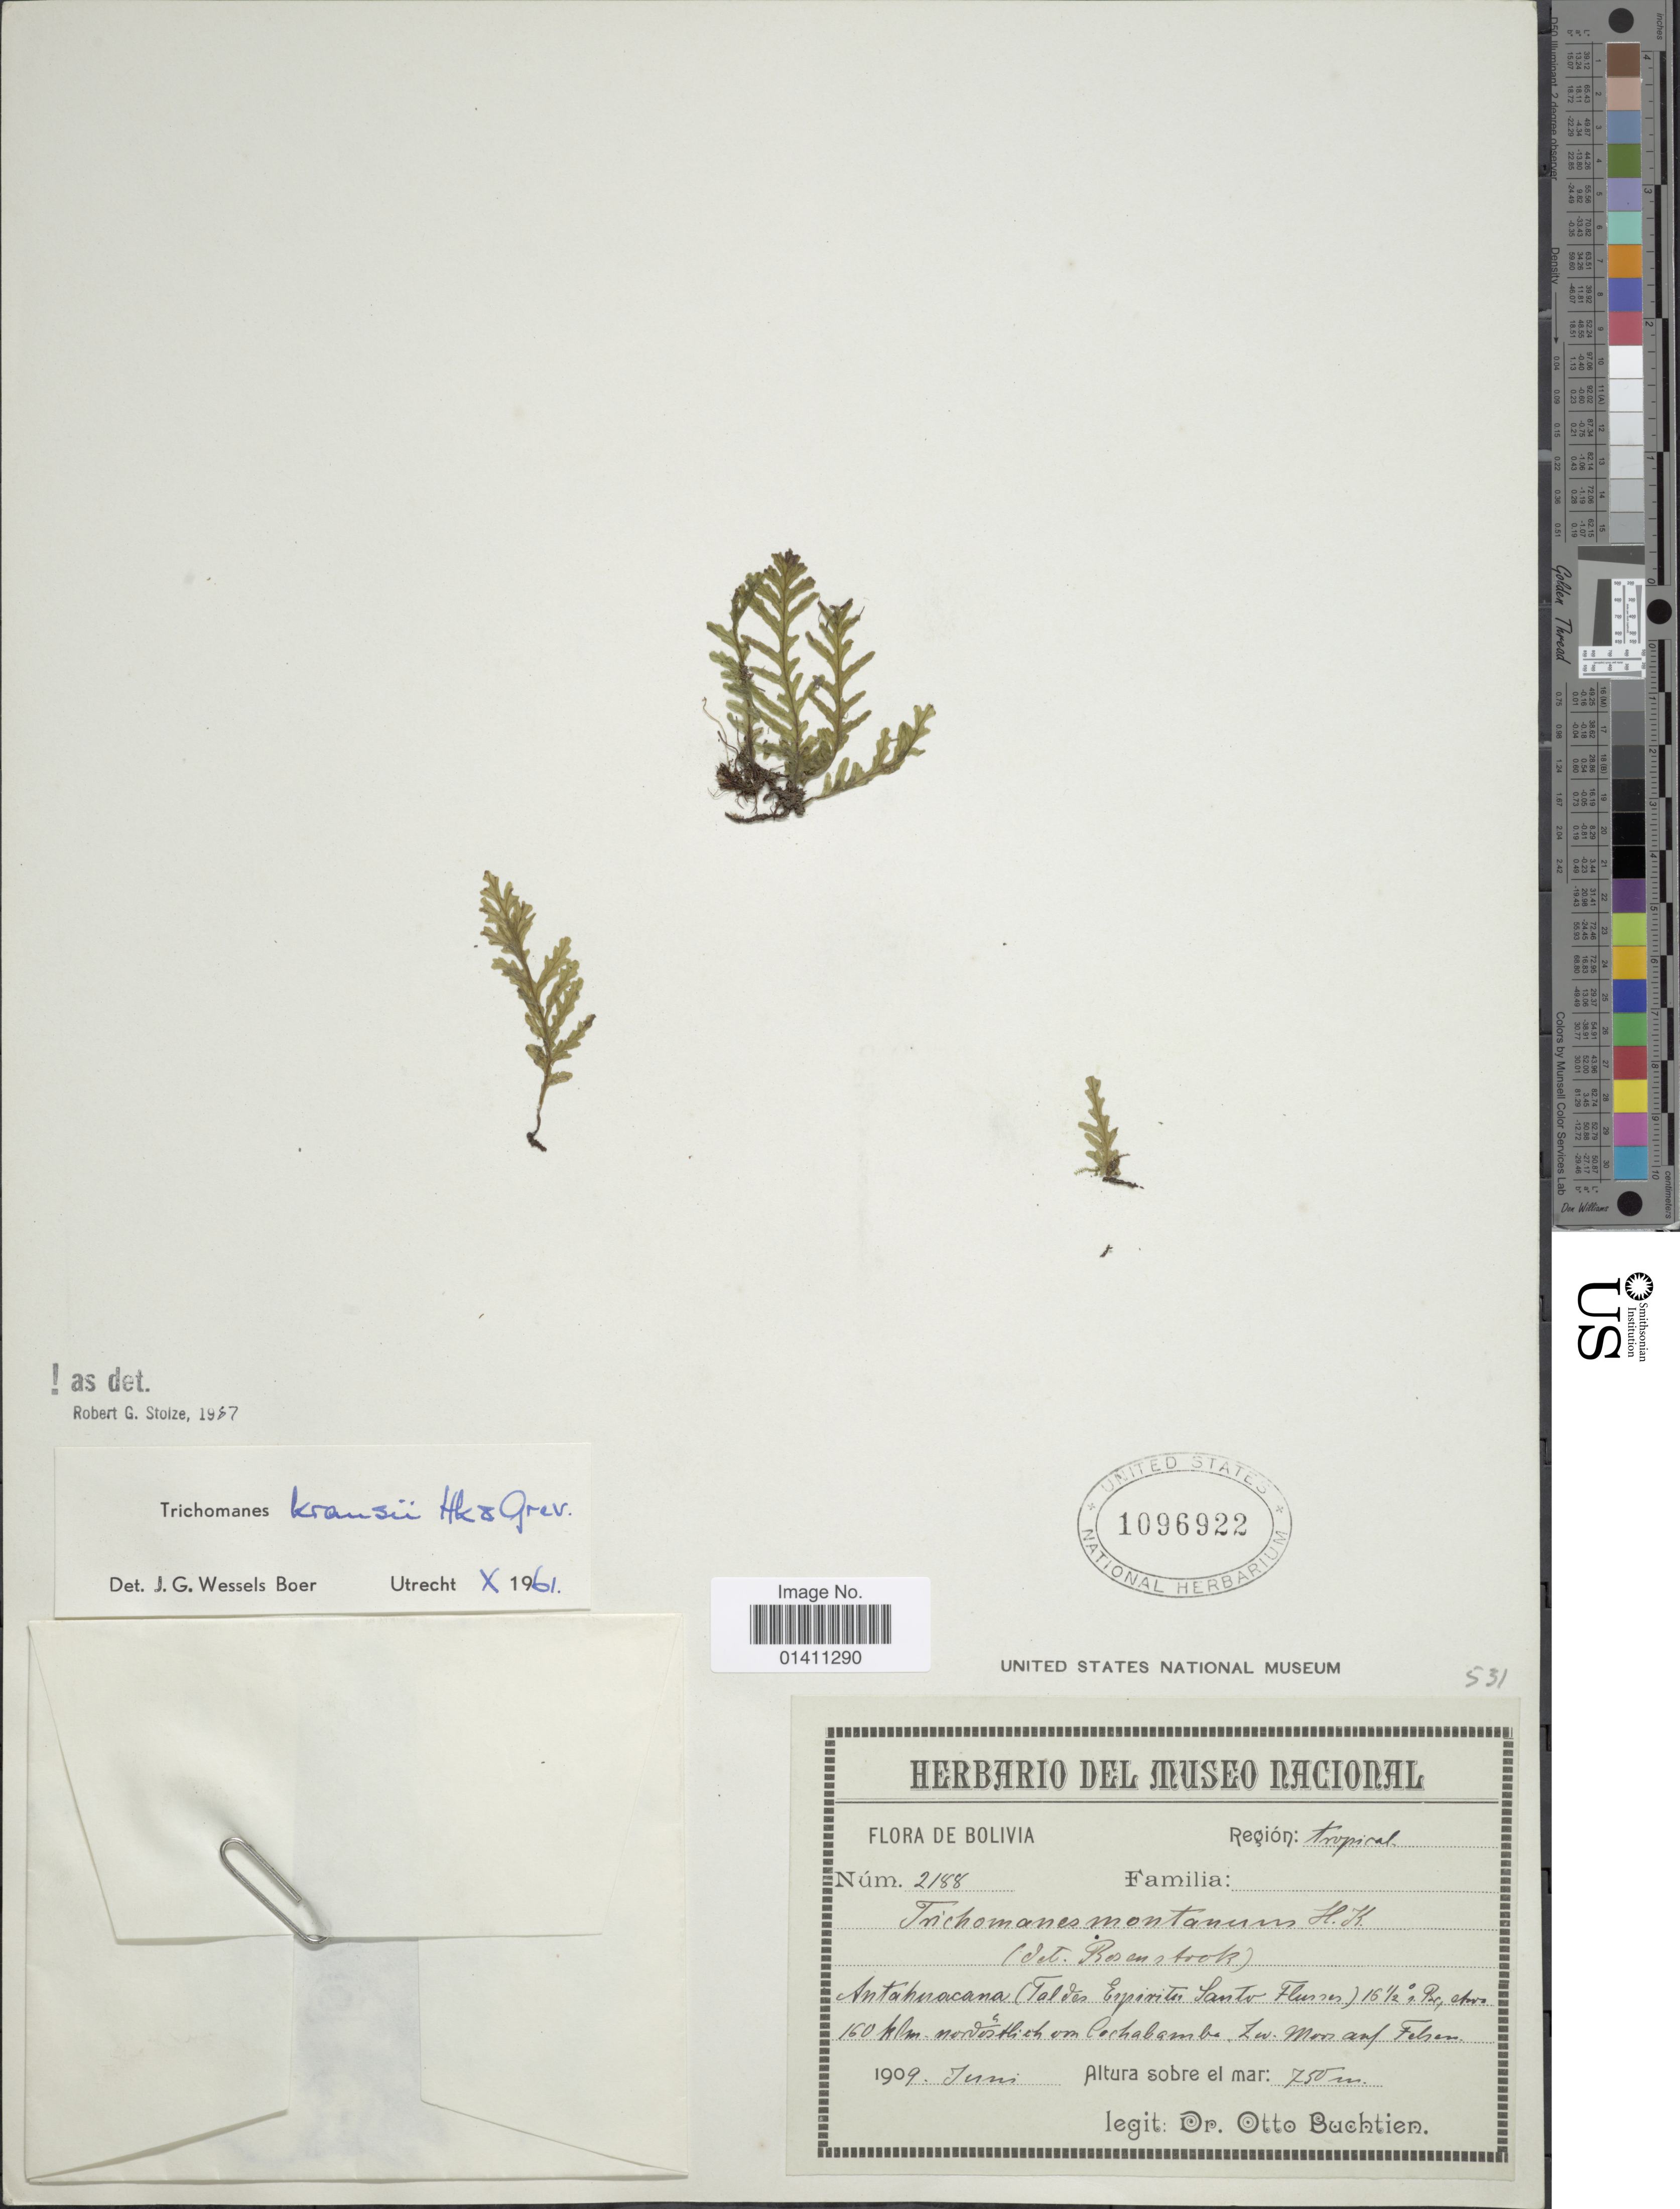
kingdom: Plantae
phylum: Tracheophyta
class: Polypodiopsida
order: Hymenophyllales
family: Hymenophyllaceae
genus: Didymoglossum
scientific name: Didymoglossum kraussii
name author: (Hook. & Grev.) C. Presl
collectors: O. Buchtien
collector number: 2188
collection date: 1909-06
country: Bolivia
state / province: Cochabamba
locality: Region Tropical, Antahuacana (Espíritu Santo River) 160 km N from Cochabamba.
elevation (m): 750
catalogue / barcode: US 1096922